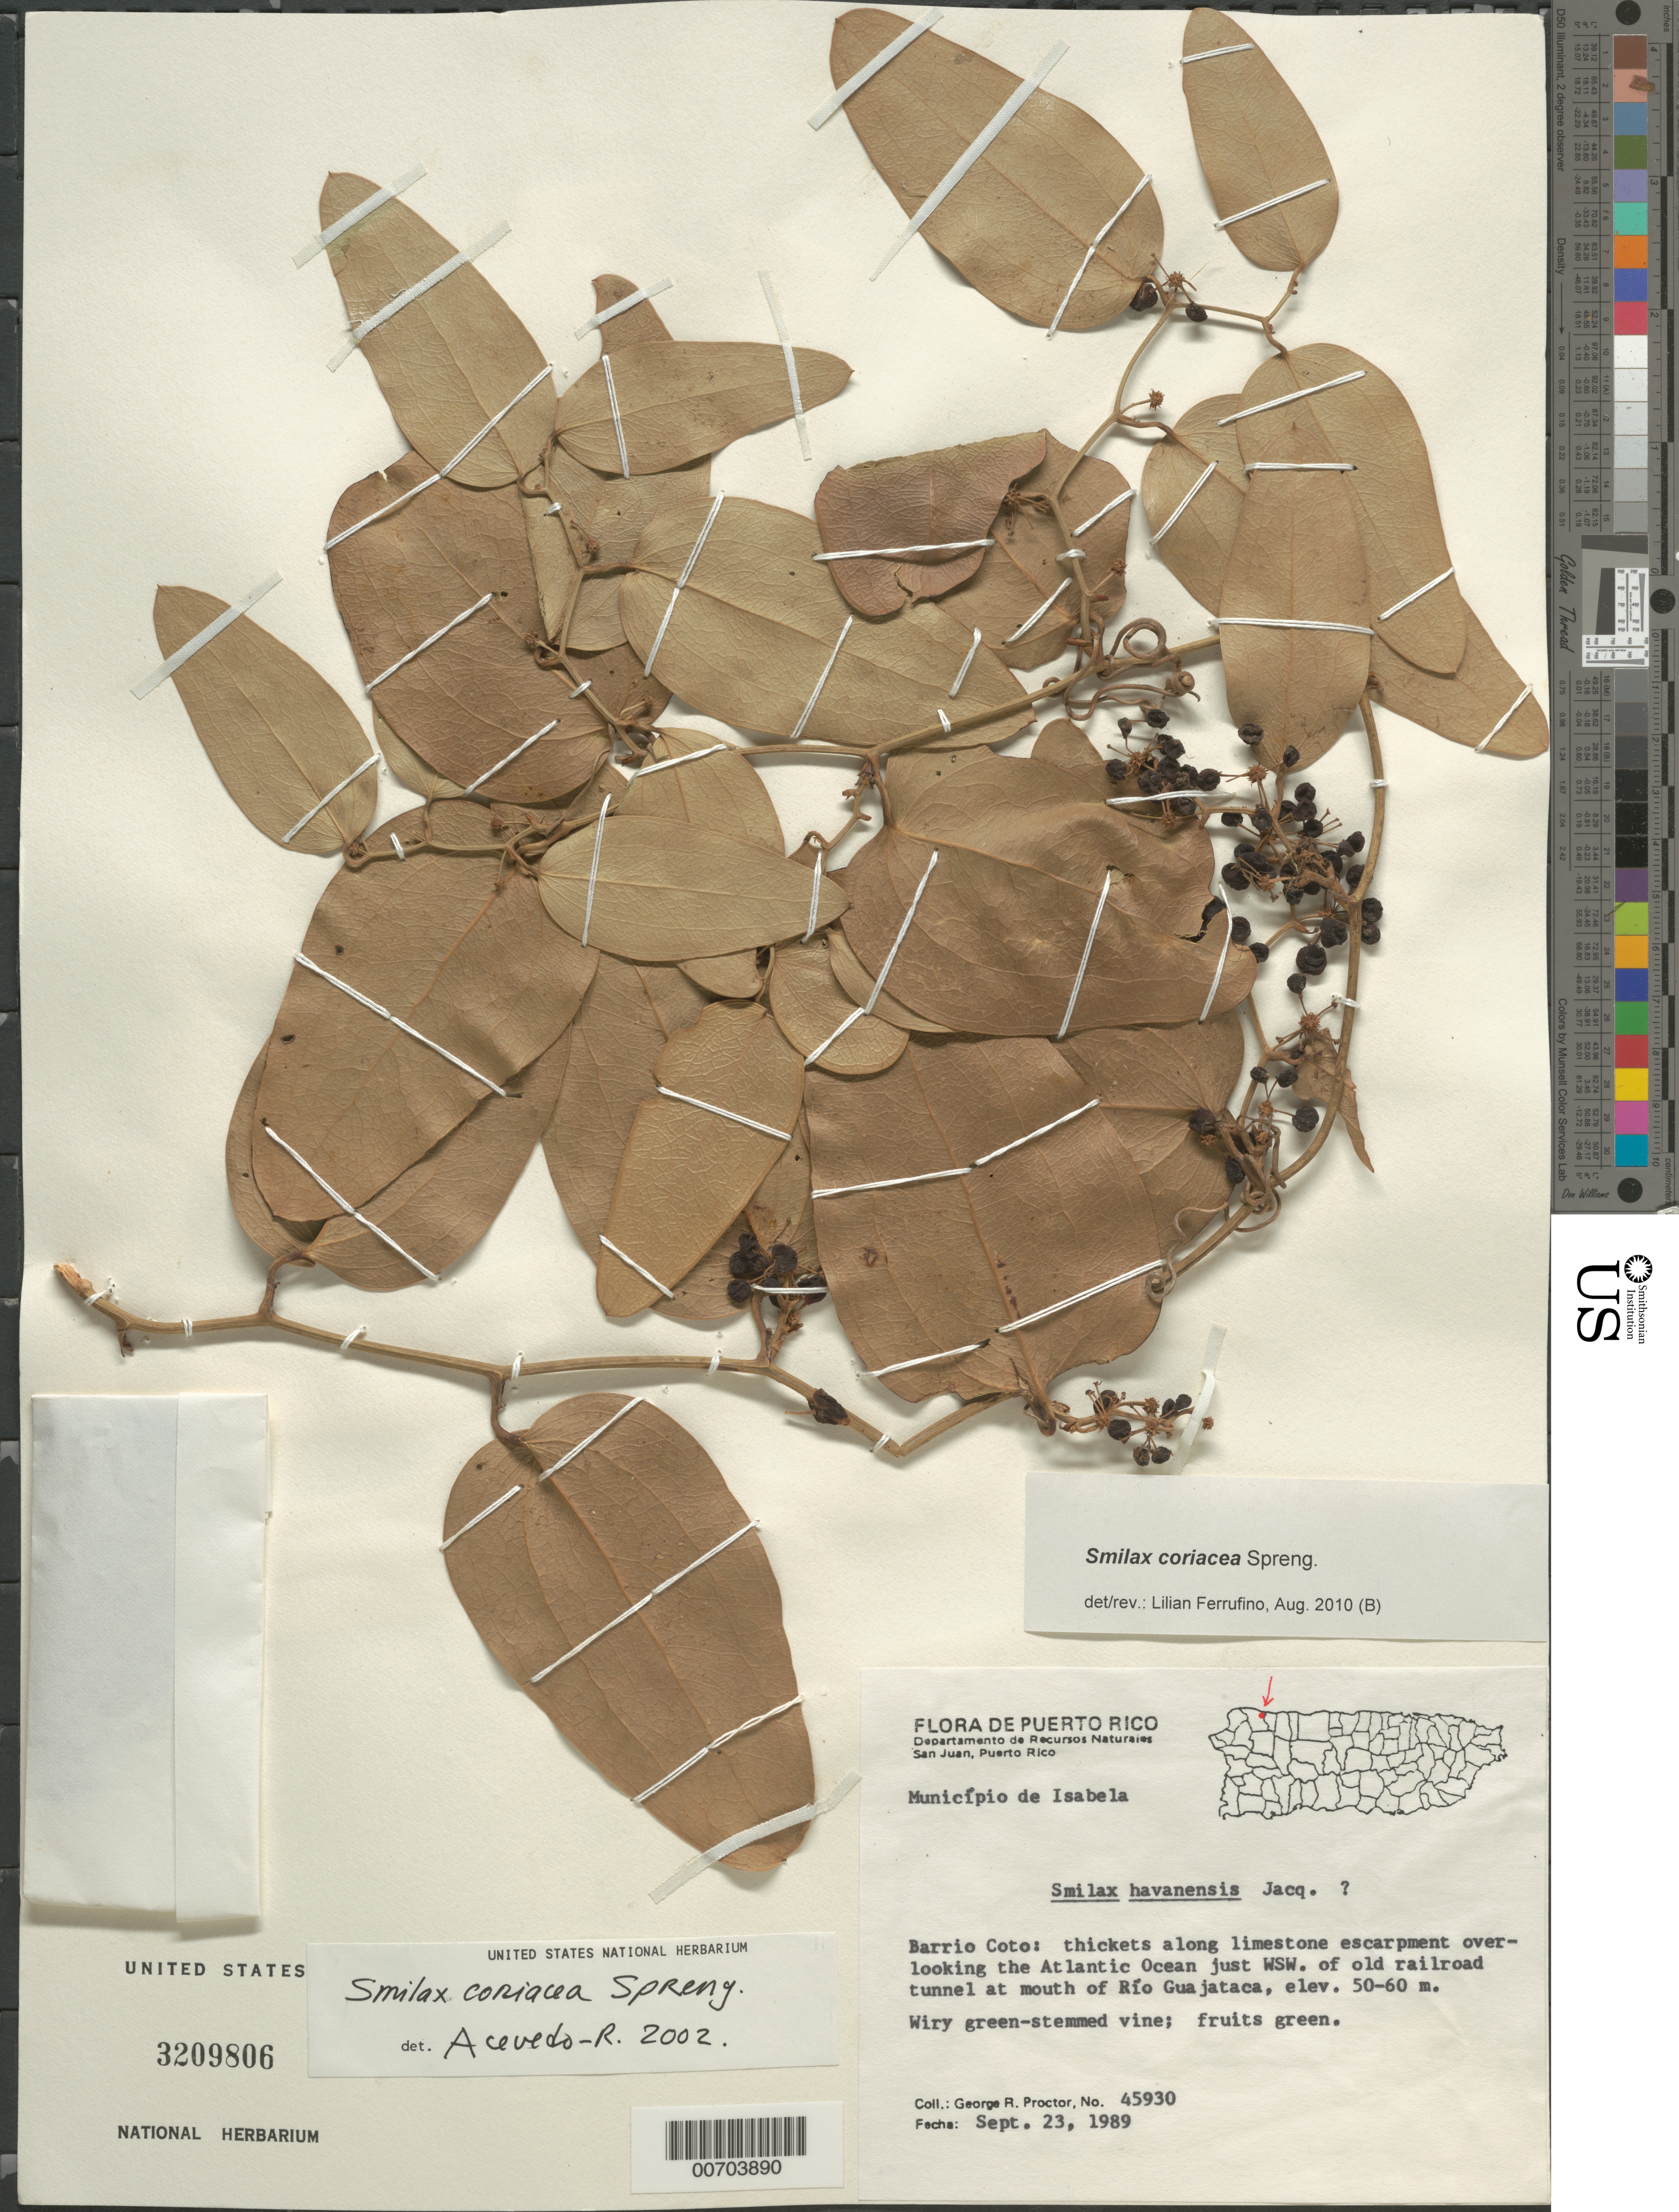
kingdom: Plantae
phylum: Tracheophyta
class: Liliopsida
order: Liliales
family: Smilacaceae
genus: Smilax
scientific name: Smilax havanensis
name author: Jacq.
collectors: G. R. Proctor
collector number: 45930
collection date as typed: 23 Sep 1989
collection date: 1989-09-23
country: Puerto Rico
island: Greater Antilles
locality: Município de Isabela; Barrio Coto: thickets along limestone escarpment overlooking the Atlantic Ocean just WSW of old railroad tunnel at mouth of Río Guajataca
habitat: Thickets along limestone escarpment overlooking the Atlantic Ocean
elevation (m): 50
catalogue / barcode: US 3209806